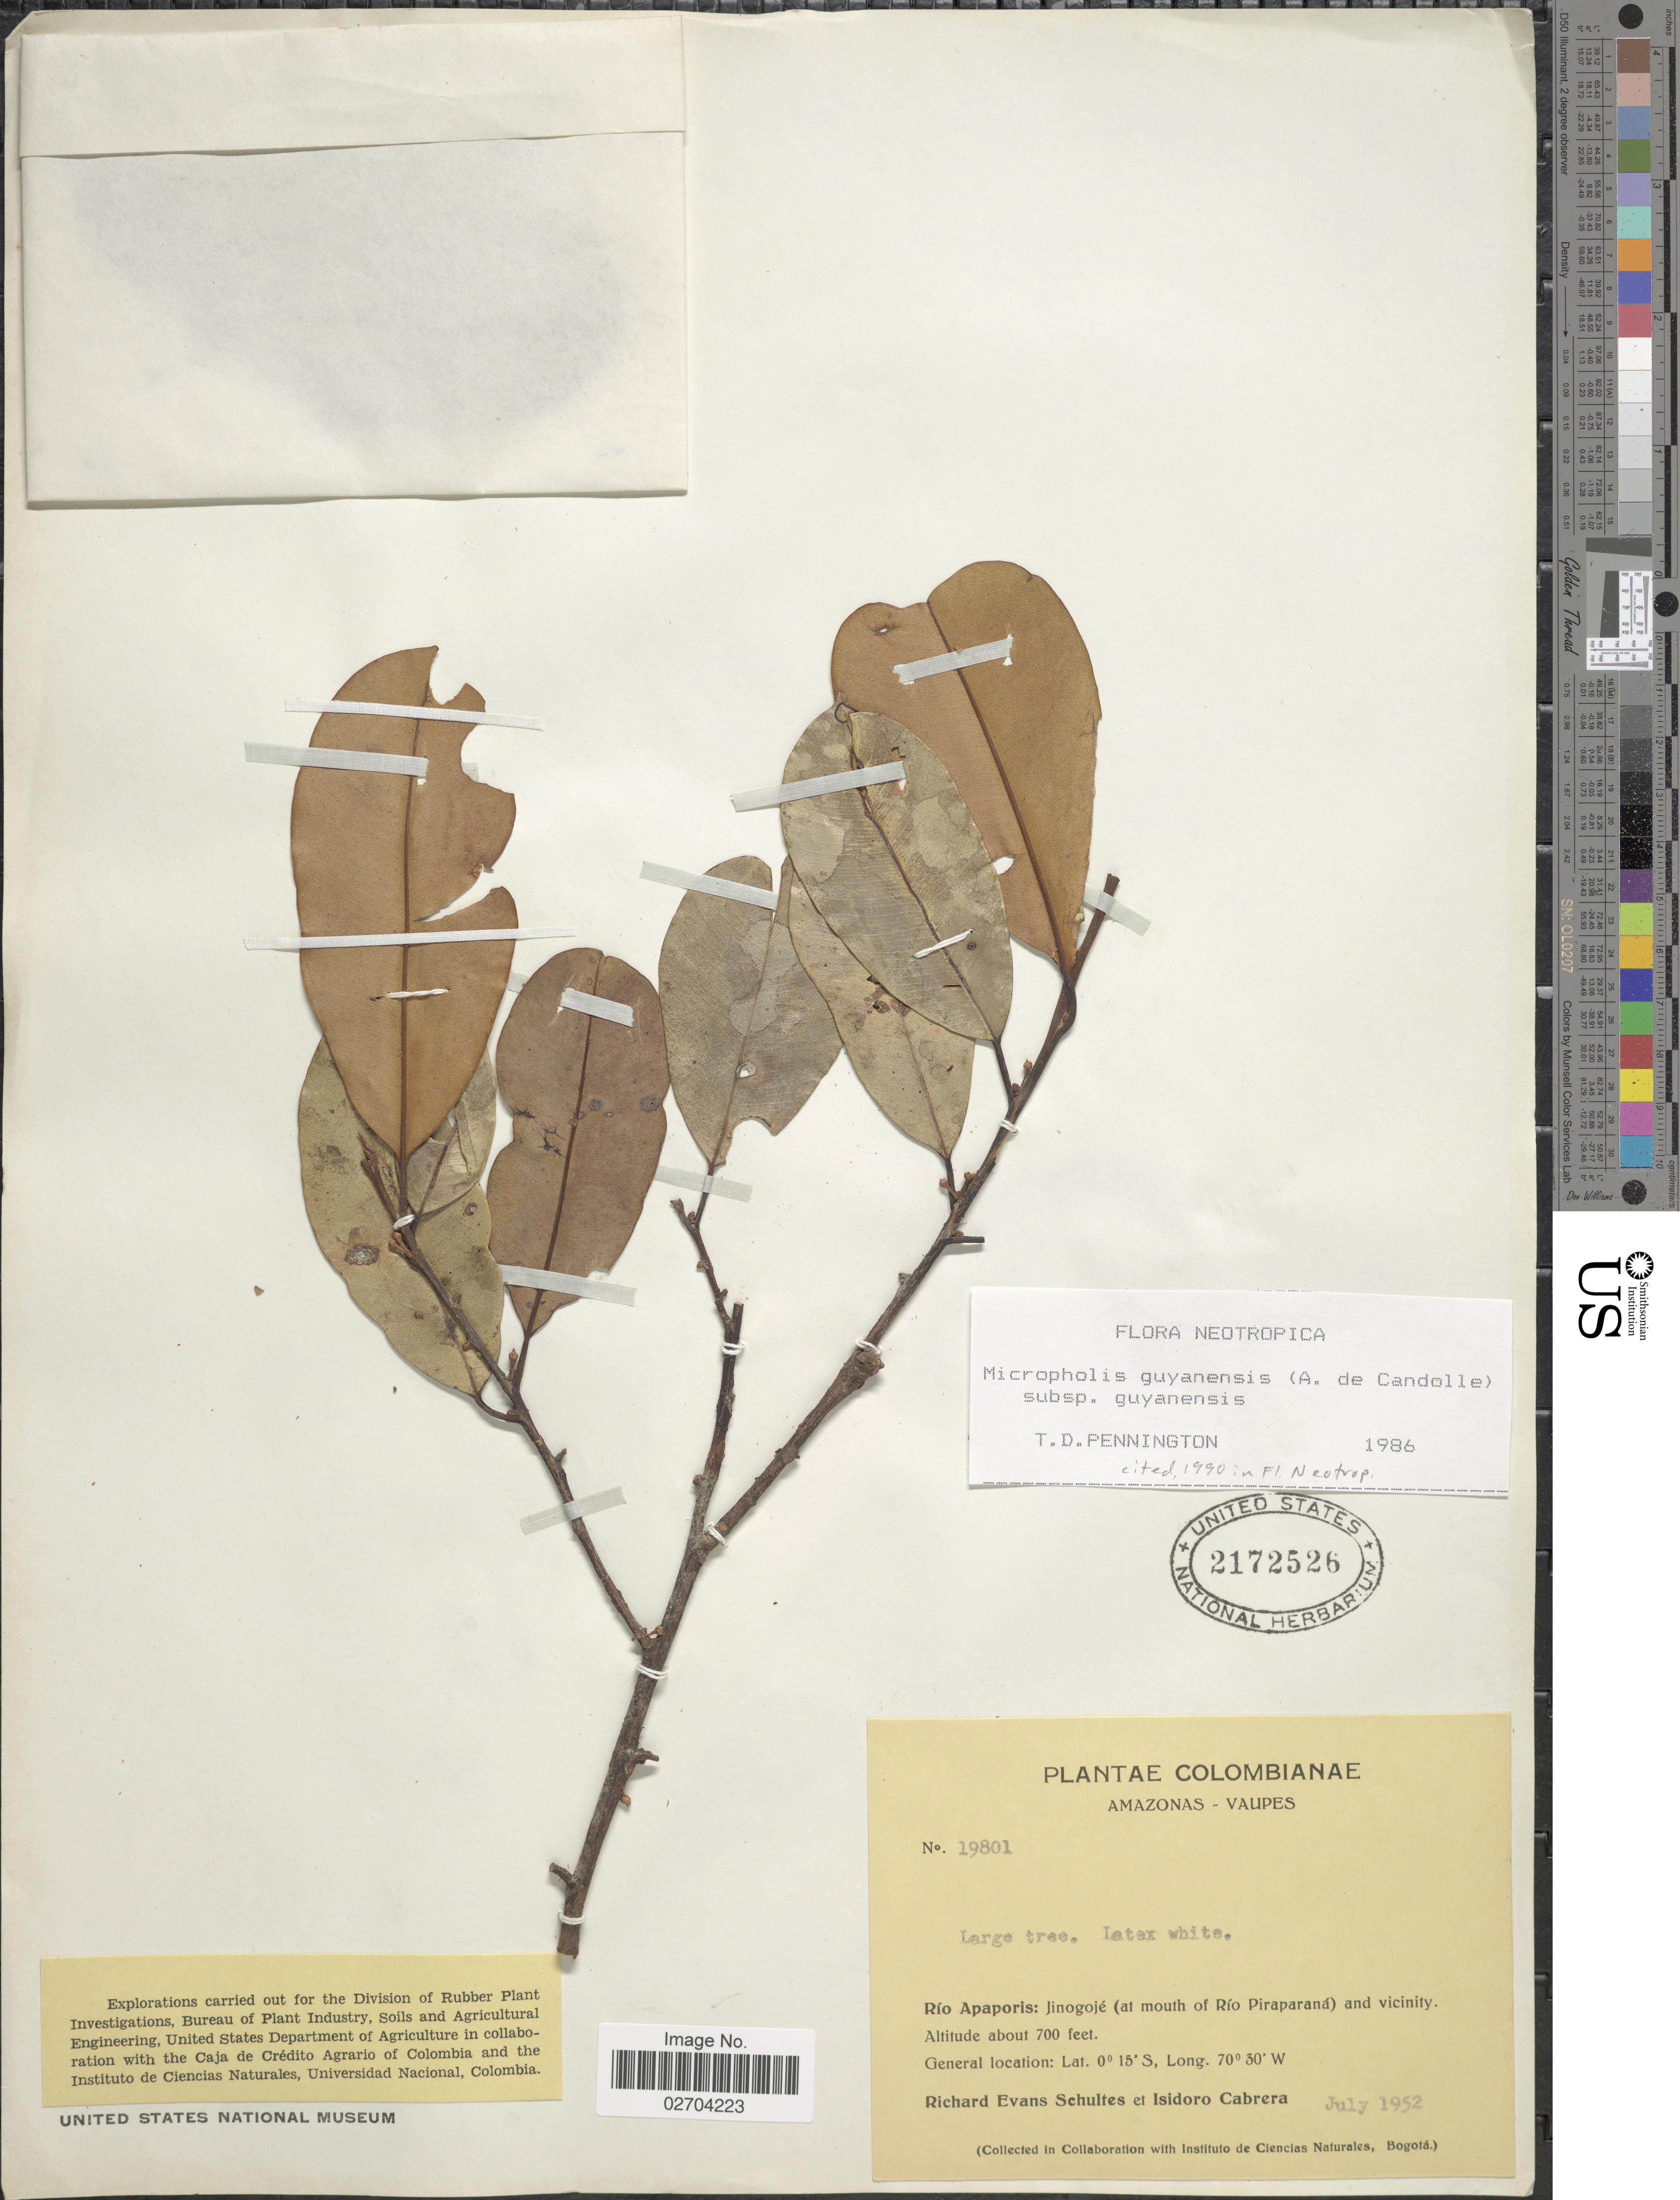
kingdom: Plantae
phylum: Tracheophyta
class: Magnoliopsida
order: Ericales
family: Sapotaceae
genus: Micropholis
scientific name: Micropholis guyanensis subsp. guyanensis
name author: (A. DC.) Pierre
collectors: R. E. Schultes & I. Cabrera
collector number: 19801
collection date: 1952-07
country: Colombia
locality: Amazonas-Vaupés, Río Apaporis: Jinogojé (at mouth of Río Piraparaná) and vicinity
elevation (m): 213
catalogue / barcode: US 2172526